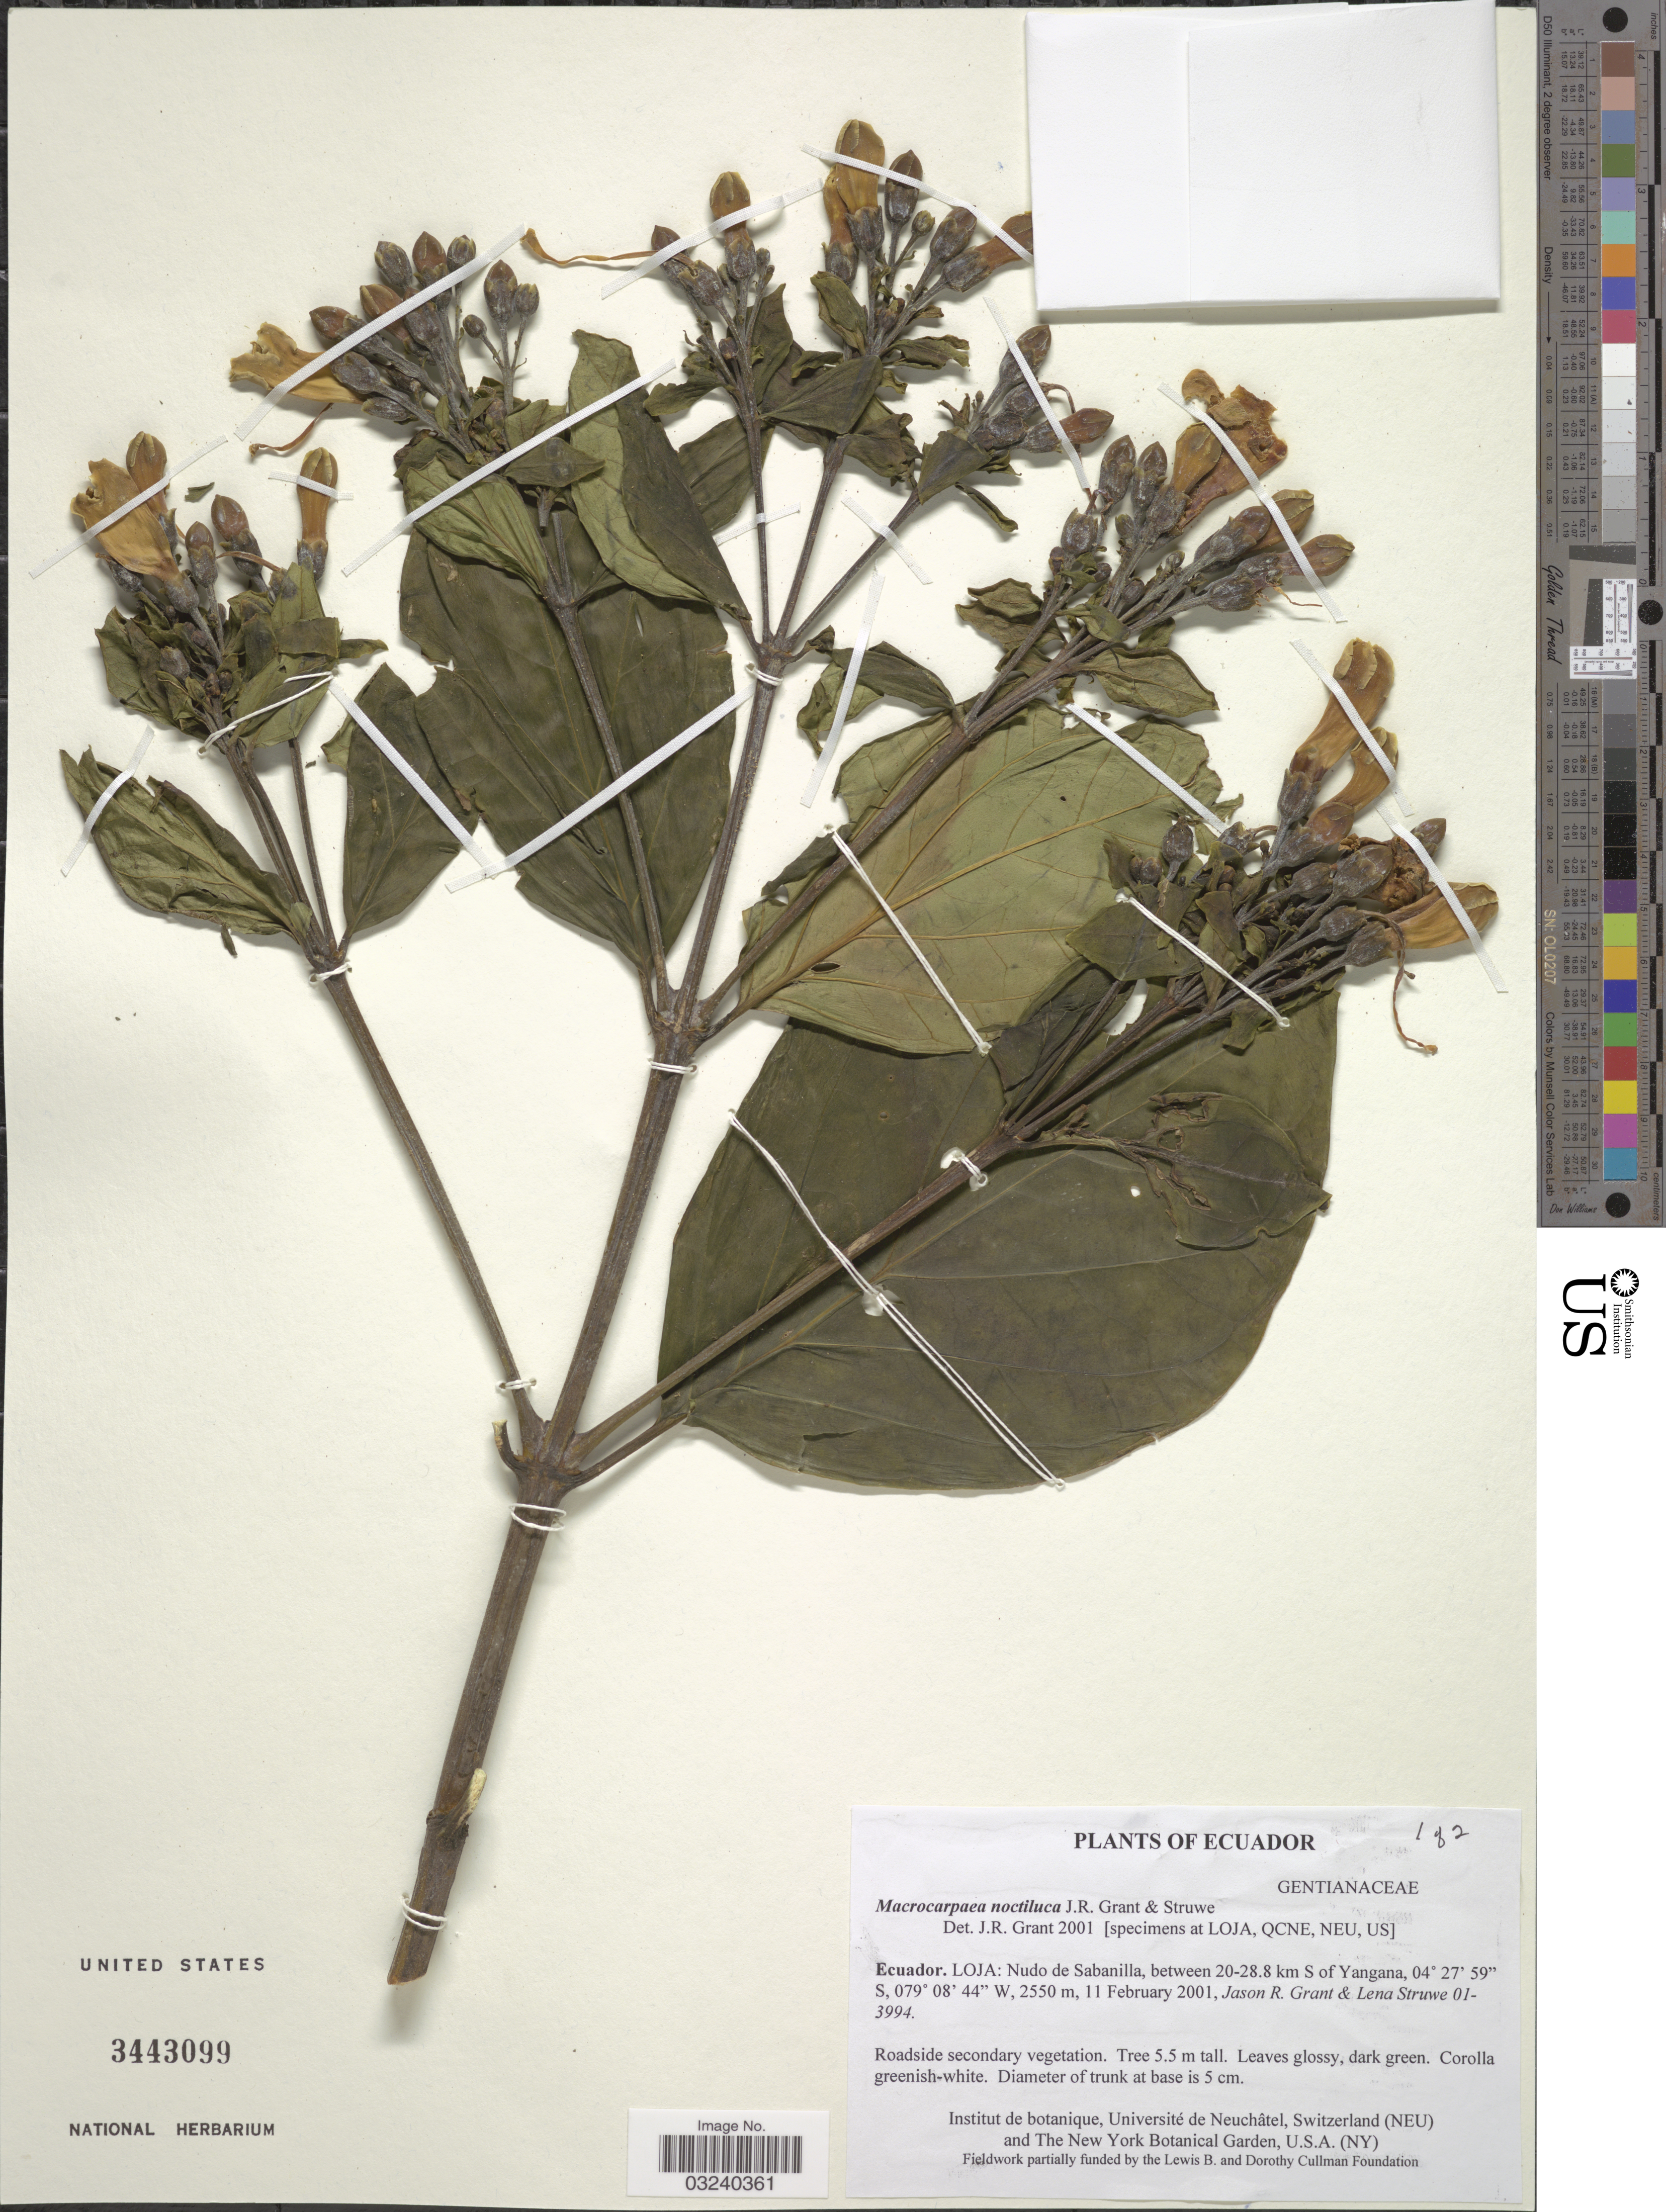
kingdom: Plantae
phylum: Tracheophyta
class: Magnoliopsida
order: Gentianales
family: Gentianaceae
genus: Macrocarpaea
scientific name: Macrocarpaea noctiluca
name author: J.R. Grant & Struwe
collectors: J. R. Grant & L. Struwe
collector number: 01-3994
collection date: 2001-02-11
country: Ecuador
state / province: Loja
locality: Nudo de Sabanilla, between 20-28.8 km S of Yangana.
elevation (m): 2550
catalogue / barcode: US 3443099